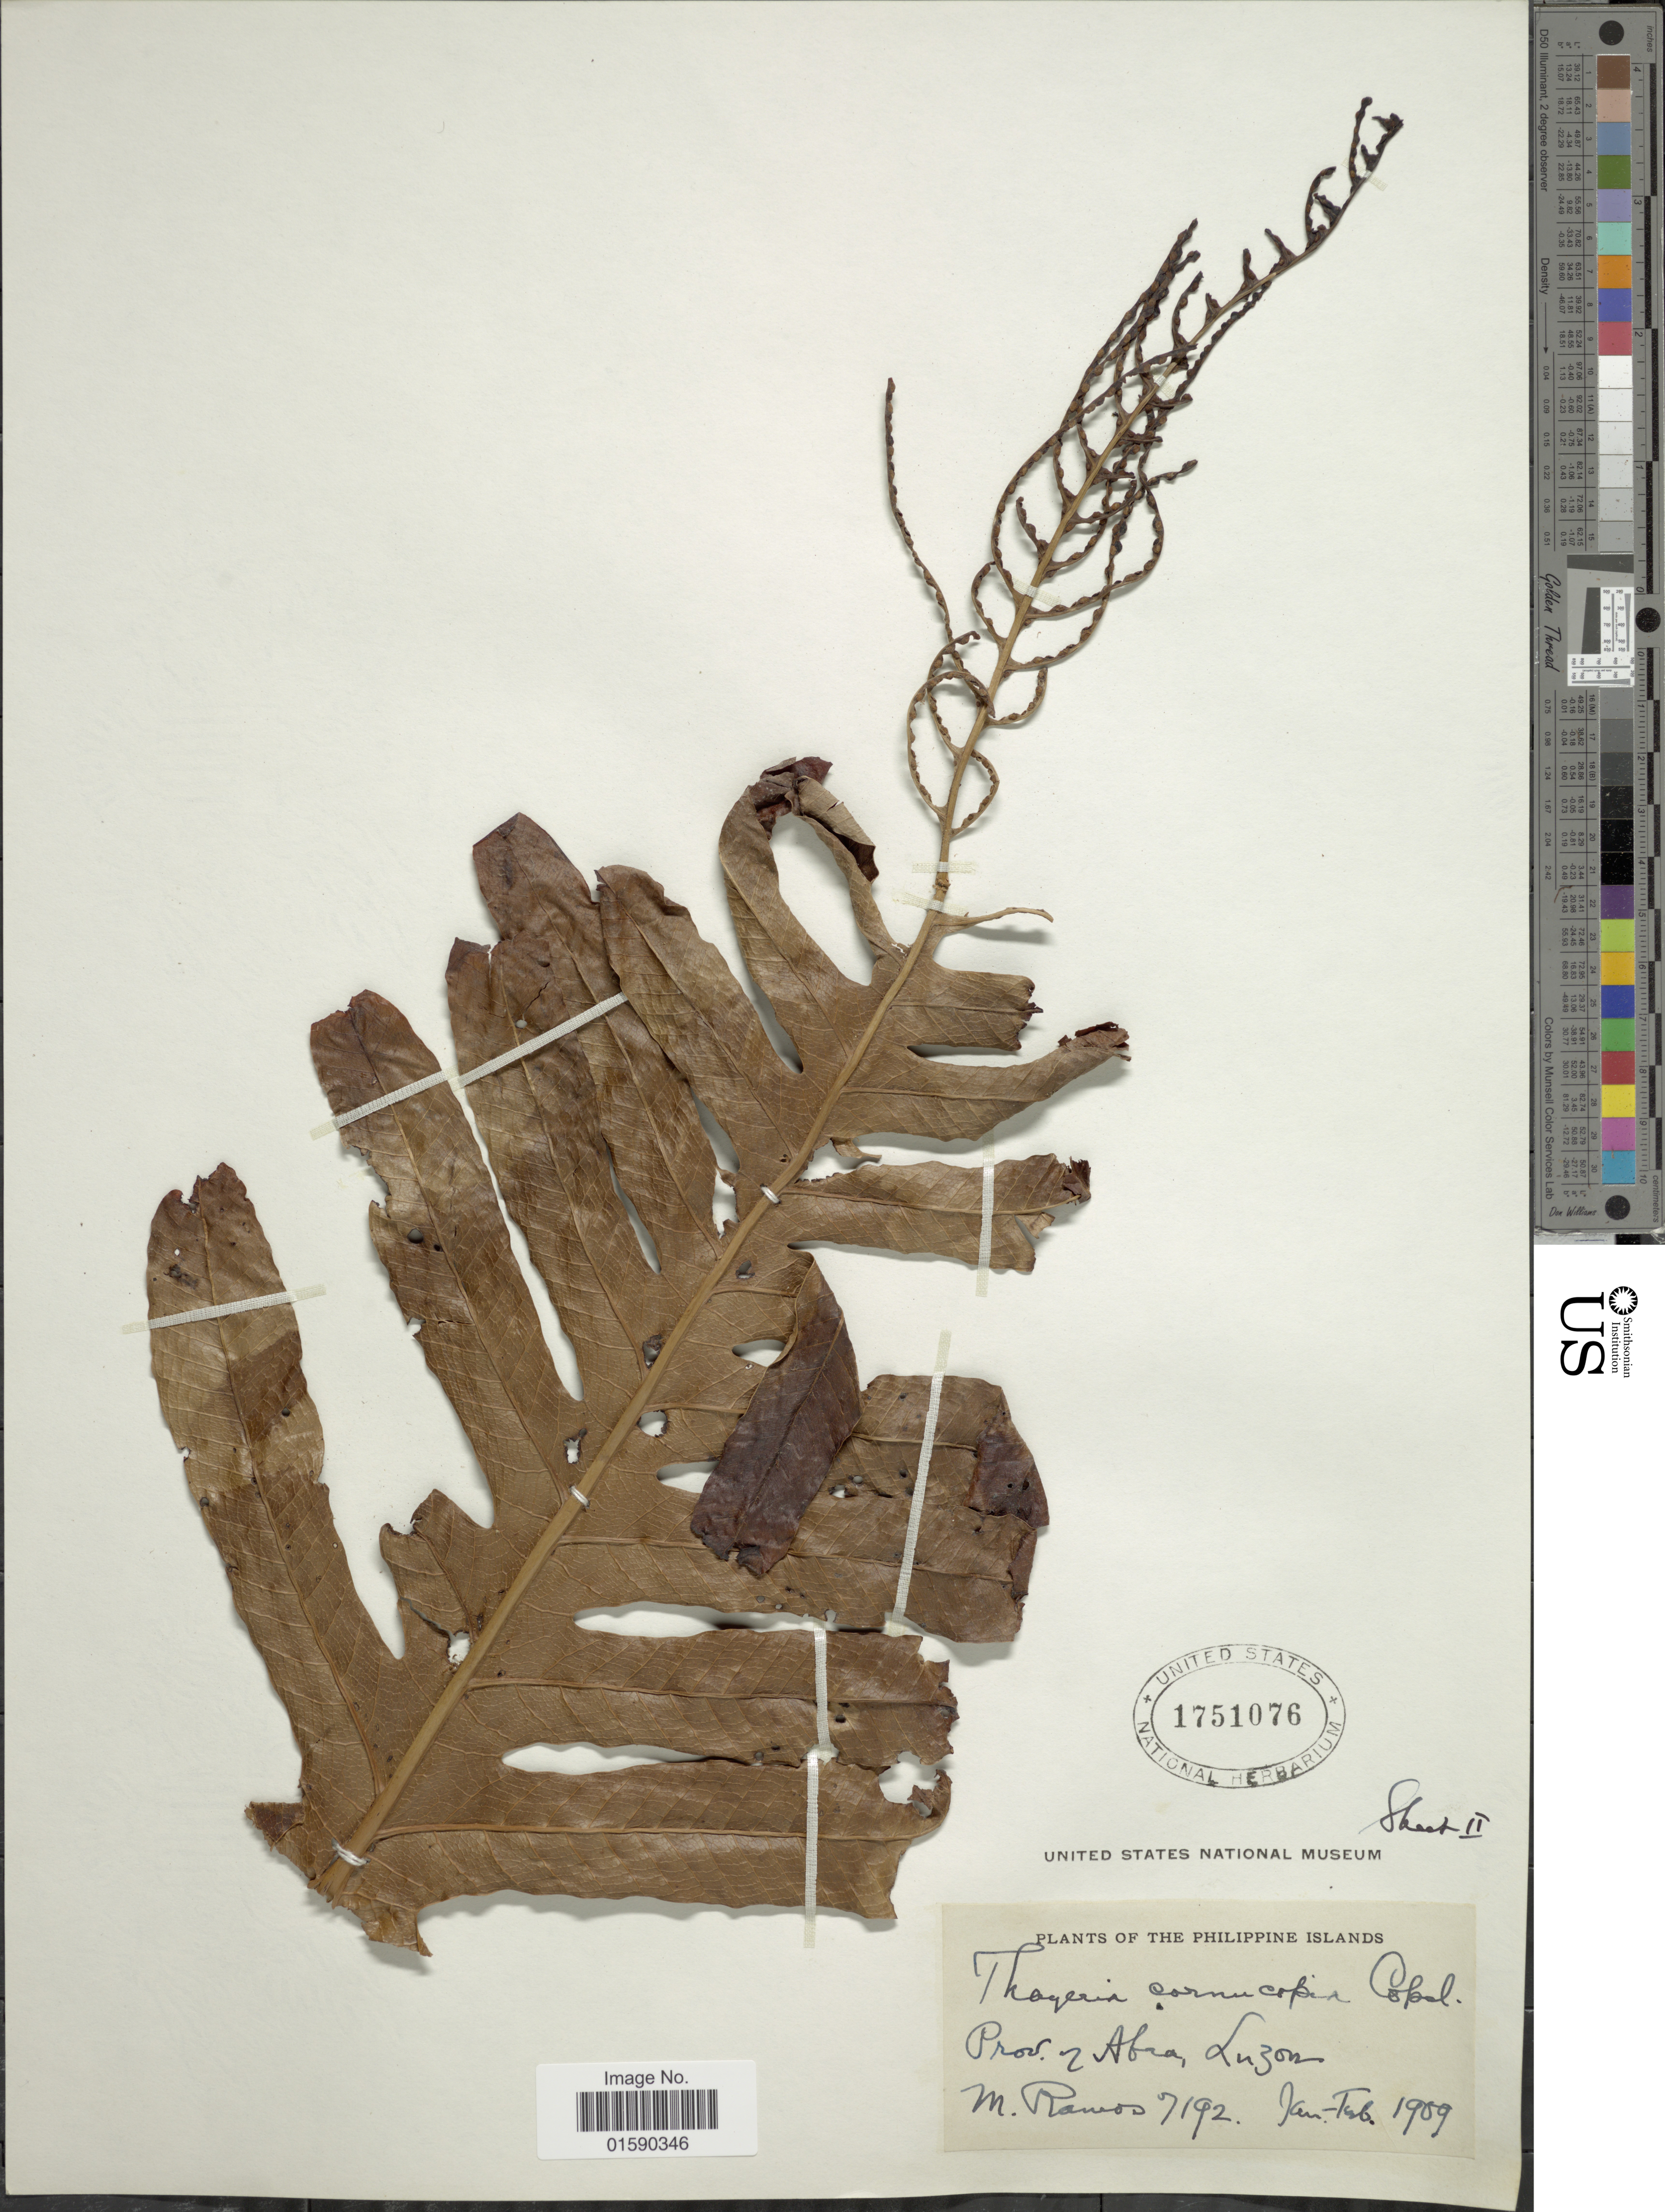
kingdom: Plantae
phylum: Tracheophyta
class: Polypodiopsida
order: Polypodiales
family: Polypodiaceae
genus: Aglaomorpha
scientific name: Aglaomorpha cornucopia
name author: (Copel.) M.C. Roos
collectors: M. Ramos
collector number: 7192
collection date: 1909-01/1909-02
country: Philippines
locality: Prov. of Abra, Luzon.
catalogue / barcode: US 1751076